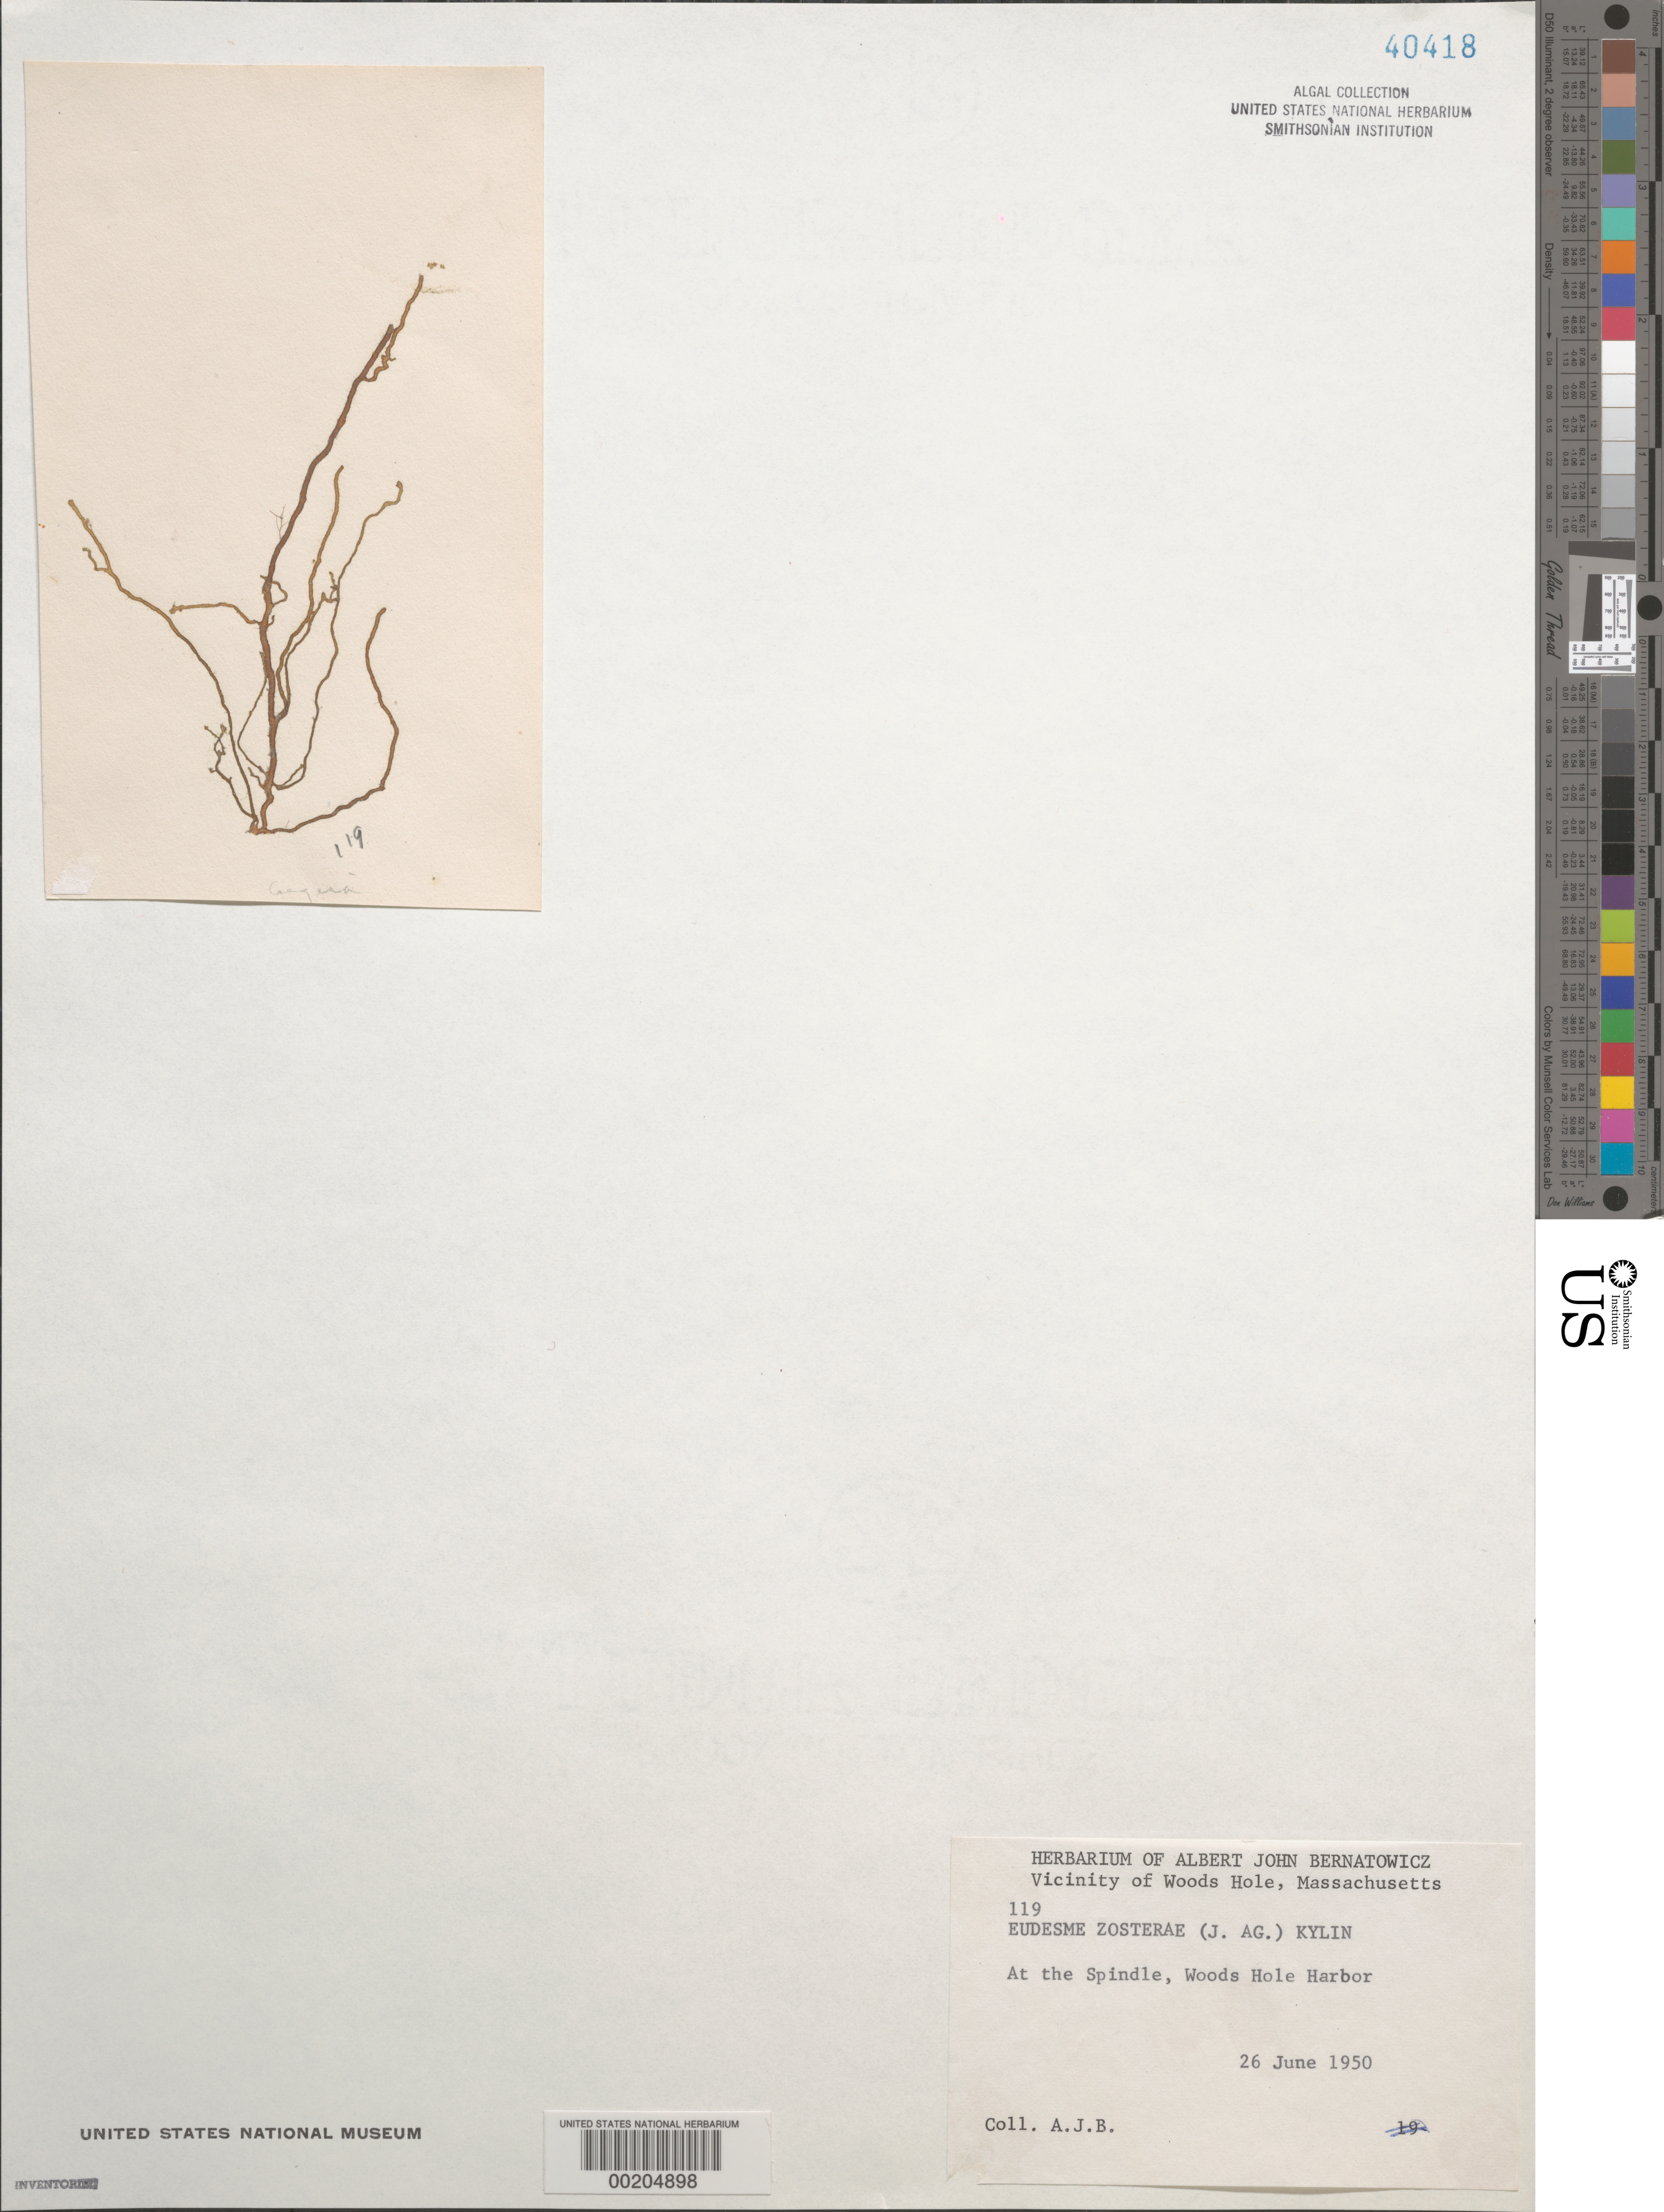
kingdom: Chromista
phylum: Ochrophyta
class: Phaeophyceae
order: Ectocarpales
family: Chordariaceae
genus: Cladosiphon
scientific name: Cladosiphon zosterae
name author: (J. Agardh) Kylin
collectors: A. Bernatowicz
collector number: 119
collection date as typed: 26 Jun 1950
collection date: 1950-06-26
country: United States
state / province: Massachusetts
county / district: Barnstable County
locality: Woods Hole Harbor, The Spindle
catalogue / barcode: US 40418